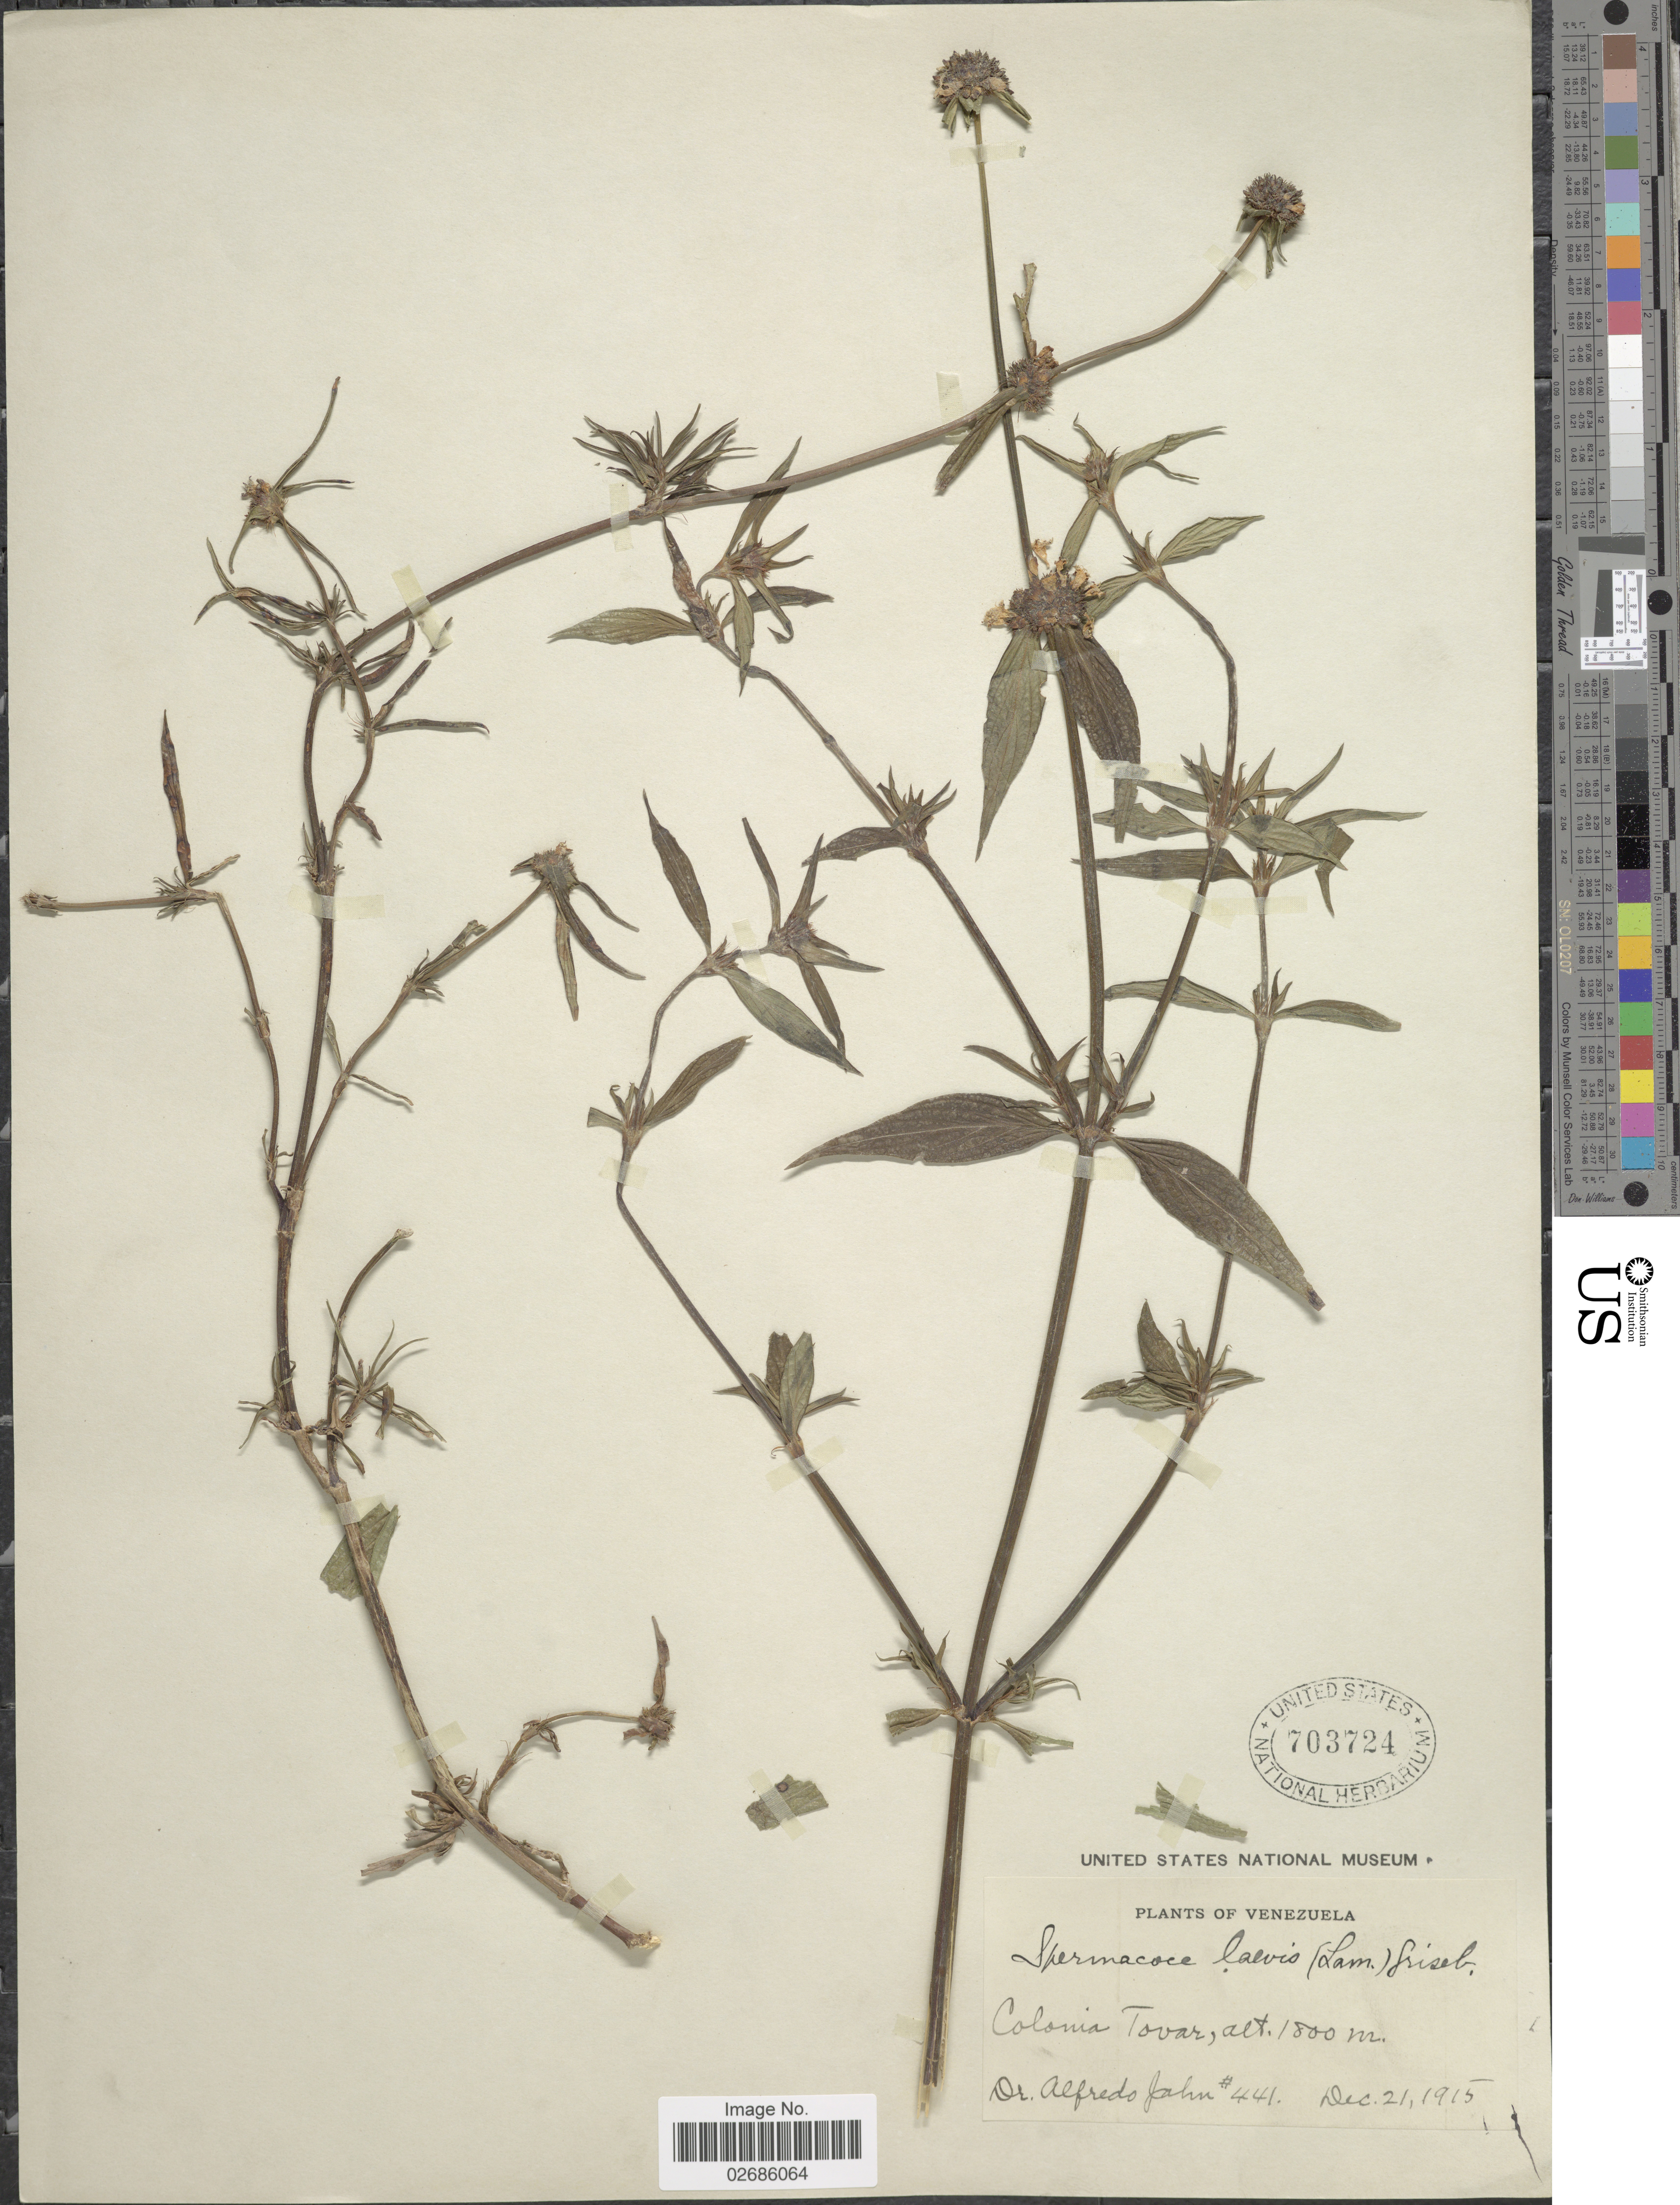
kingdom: Plantae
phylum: Tracheophyta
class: Magnoliopsida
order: Gentianales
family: Rubiaceae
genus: Borreria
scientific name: Borreria assurgens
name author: (Ruiz & Pav.) Griseb.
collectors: A. Jahn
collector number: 441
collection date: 1915-12-21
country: Venezuela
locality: Colonia Tovar.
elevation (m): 1800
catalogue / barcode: US 703724